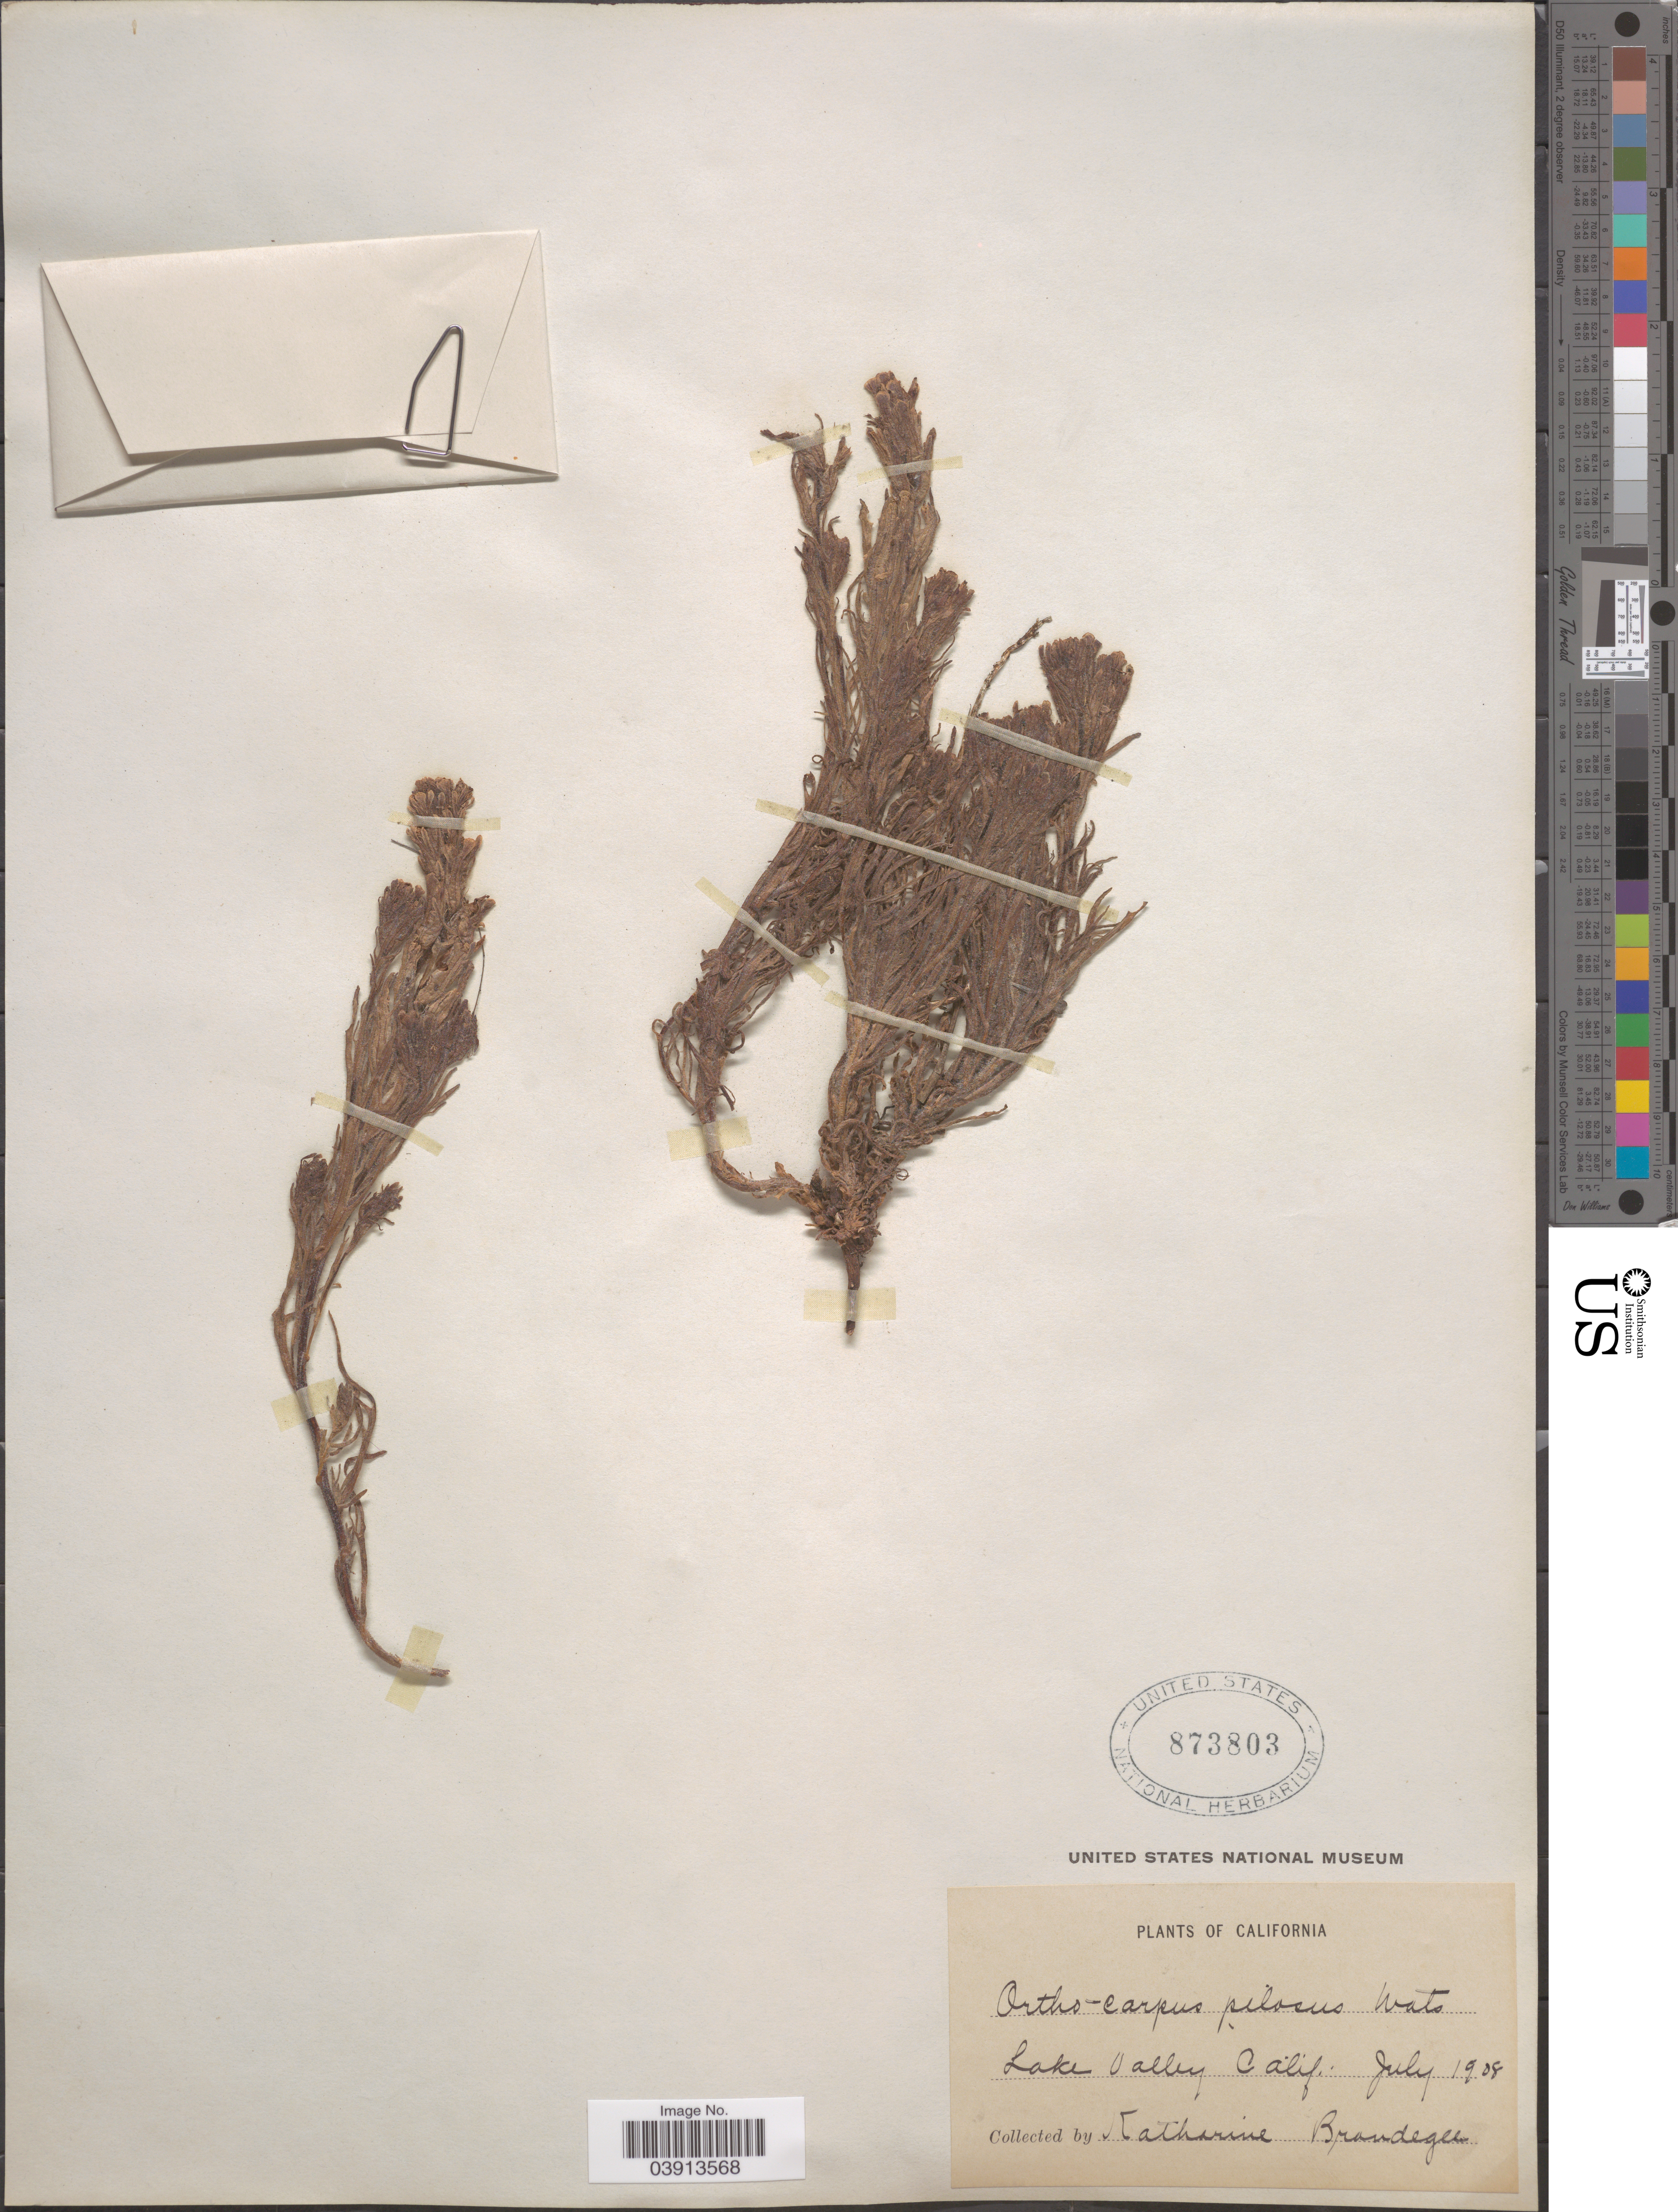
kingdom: Plantae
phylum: Tracheophyta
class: Magnoliopsida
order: Lamiales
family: Orobanchaceae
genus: Castilleja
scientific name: Castilleja pilosa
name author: (S. Watson) Rydb.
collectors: M. K. Brandegee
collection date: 1908-07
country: United States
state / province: California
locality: Lake Valley.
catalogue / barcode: US 873803